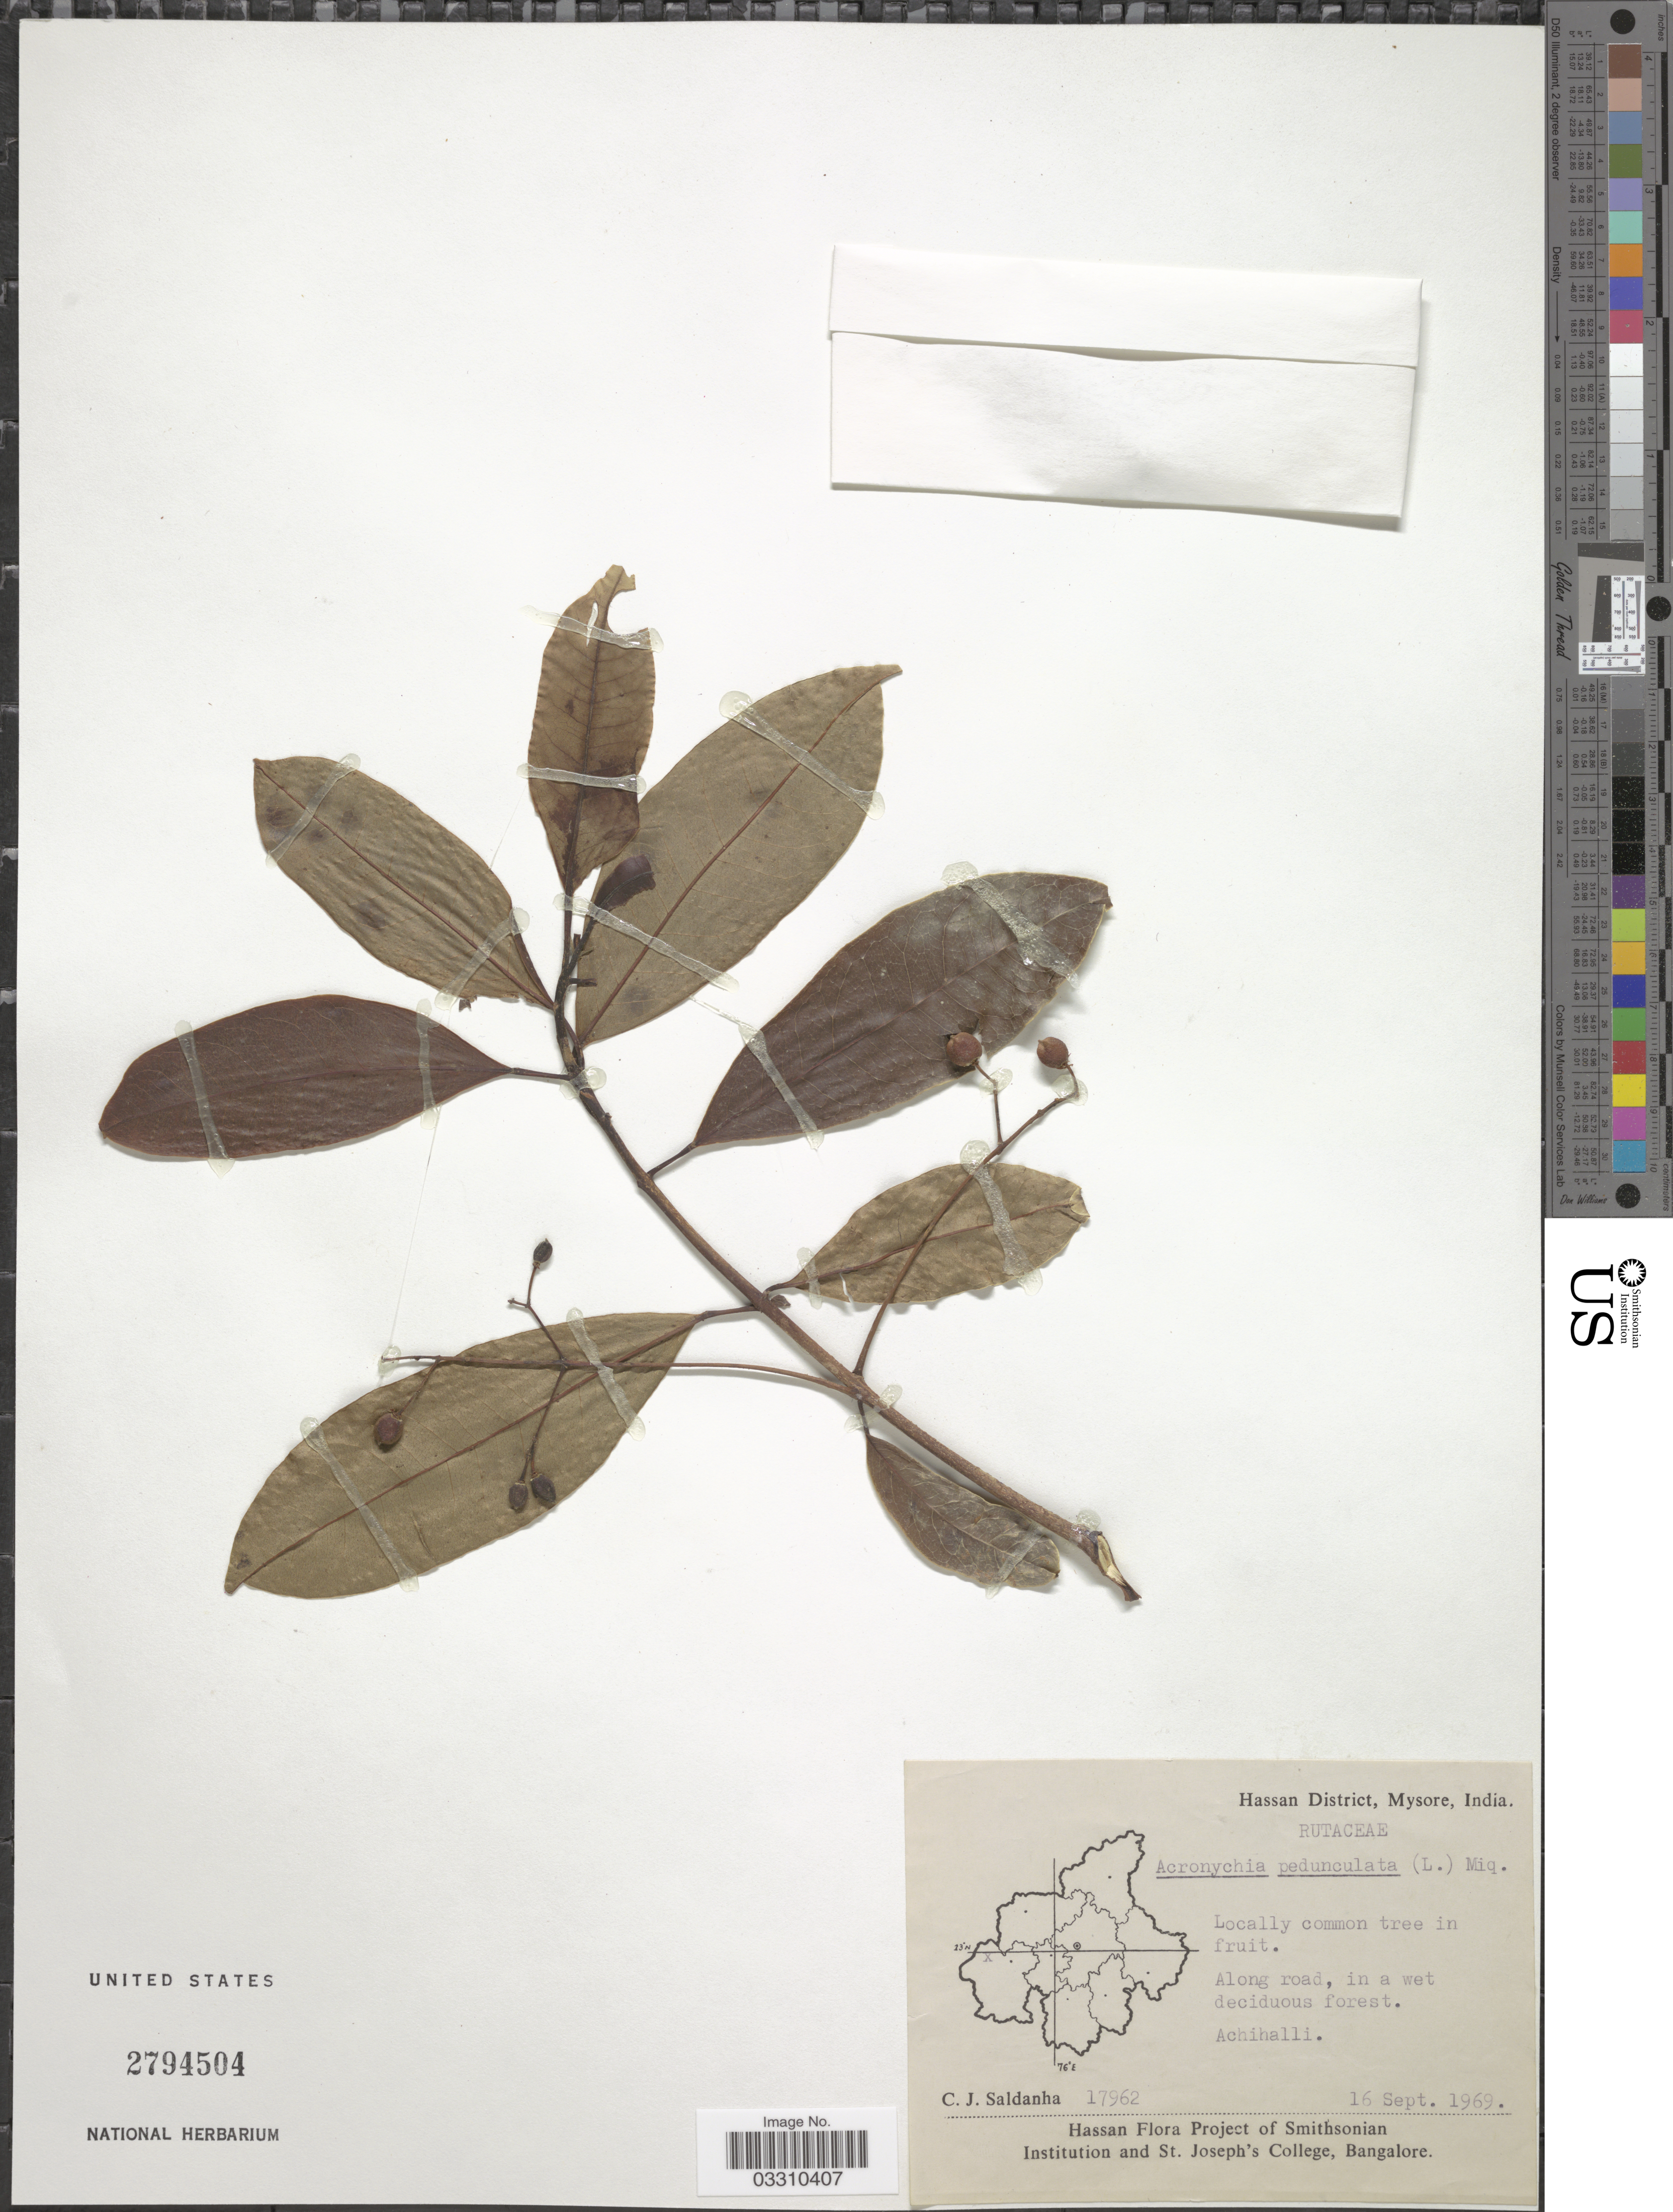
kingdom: Plantae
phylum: Tracheophyta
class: Magnoliopsida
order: Sapindales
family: Rutaceae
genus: Acronychia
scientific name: Acronychia pedunculata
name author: (L.) Miq.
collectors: C. J. Saldanha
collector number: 17962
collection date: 1969-09-16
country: India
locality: Hassan District, Mysore, Achihalli.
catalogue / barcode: US 2794504